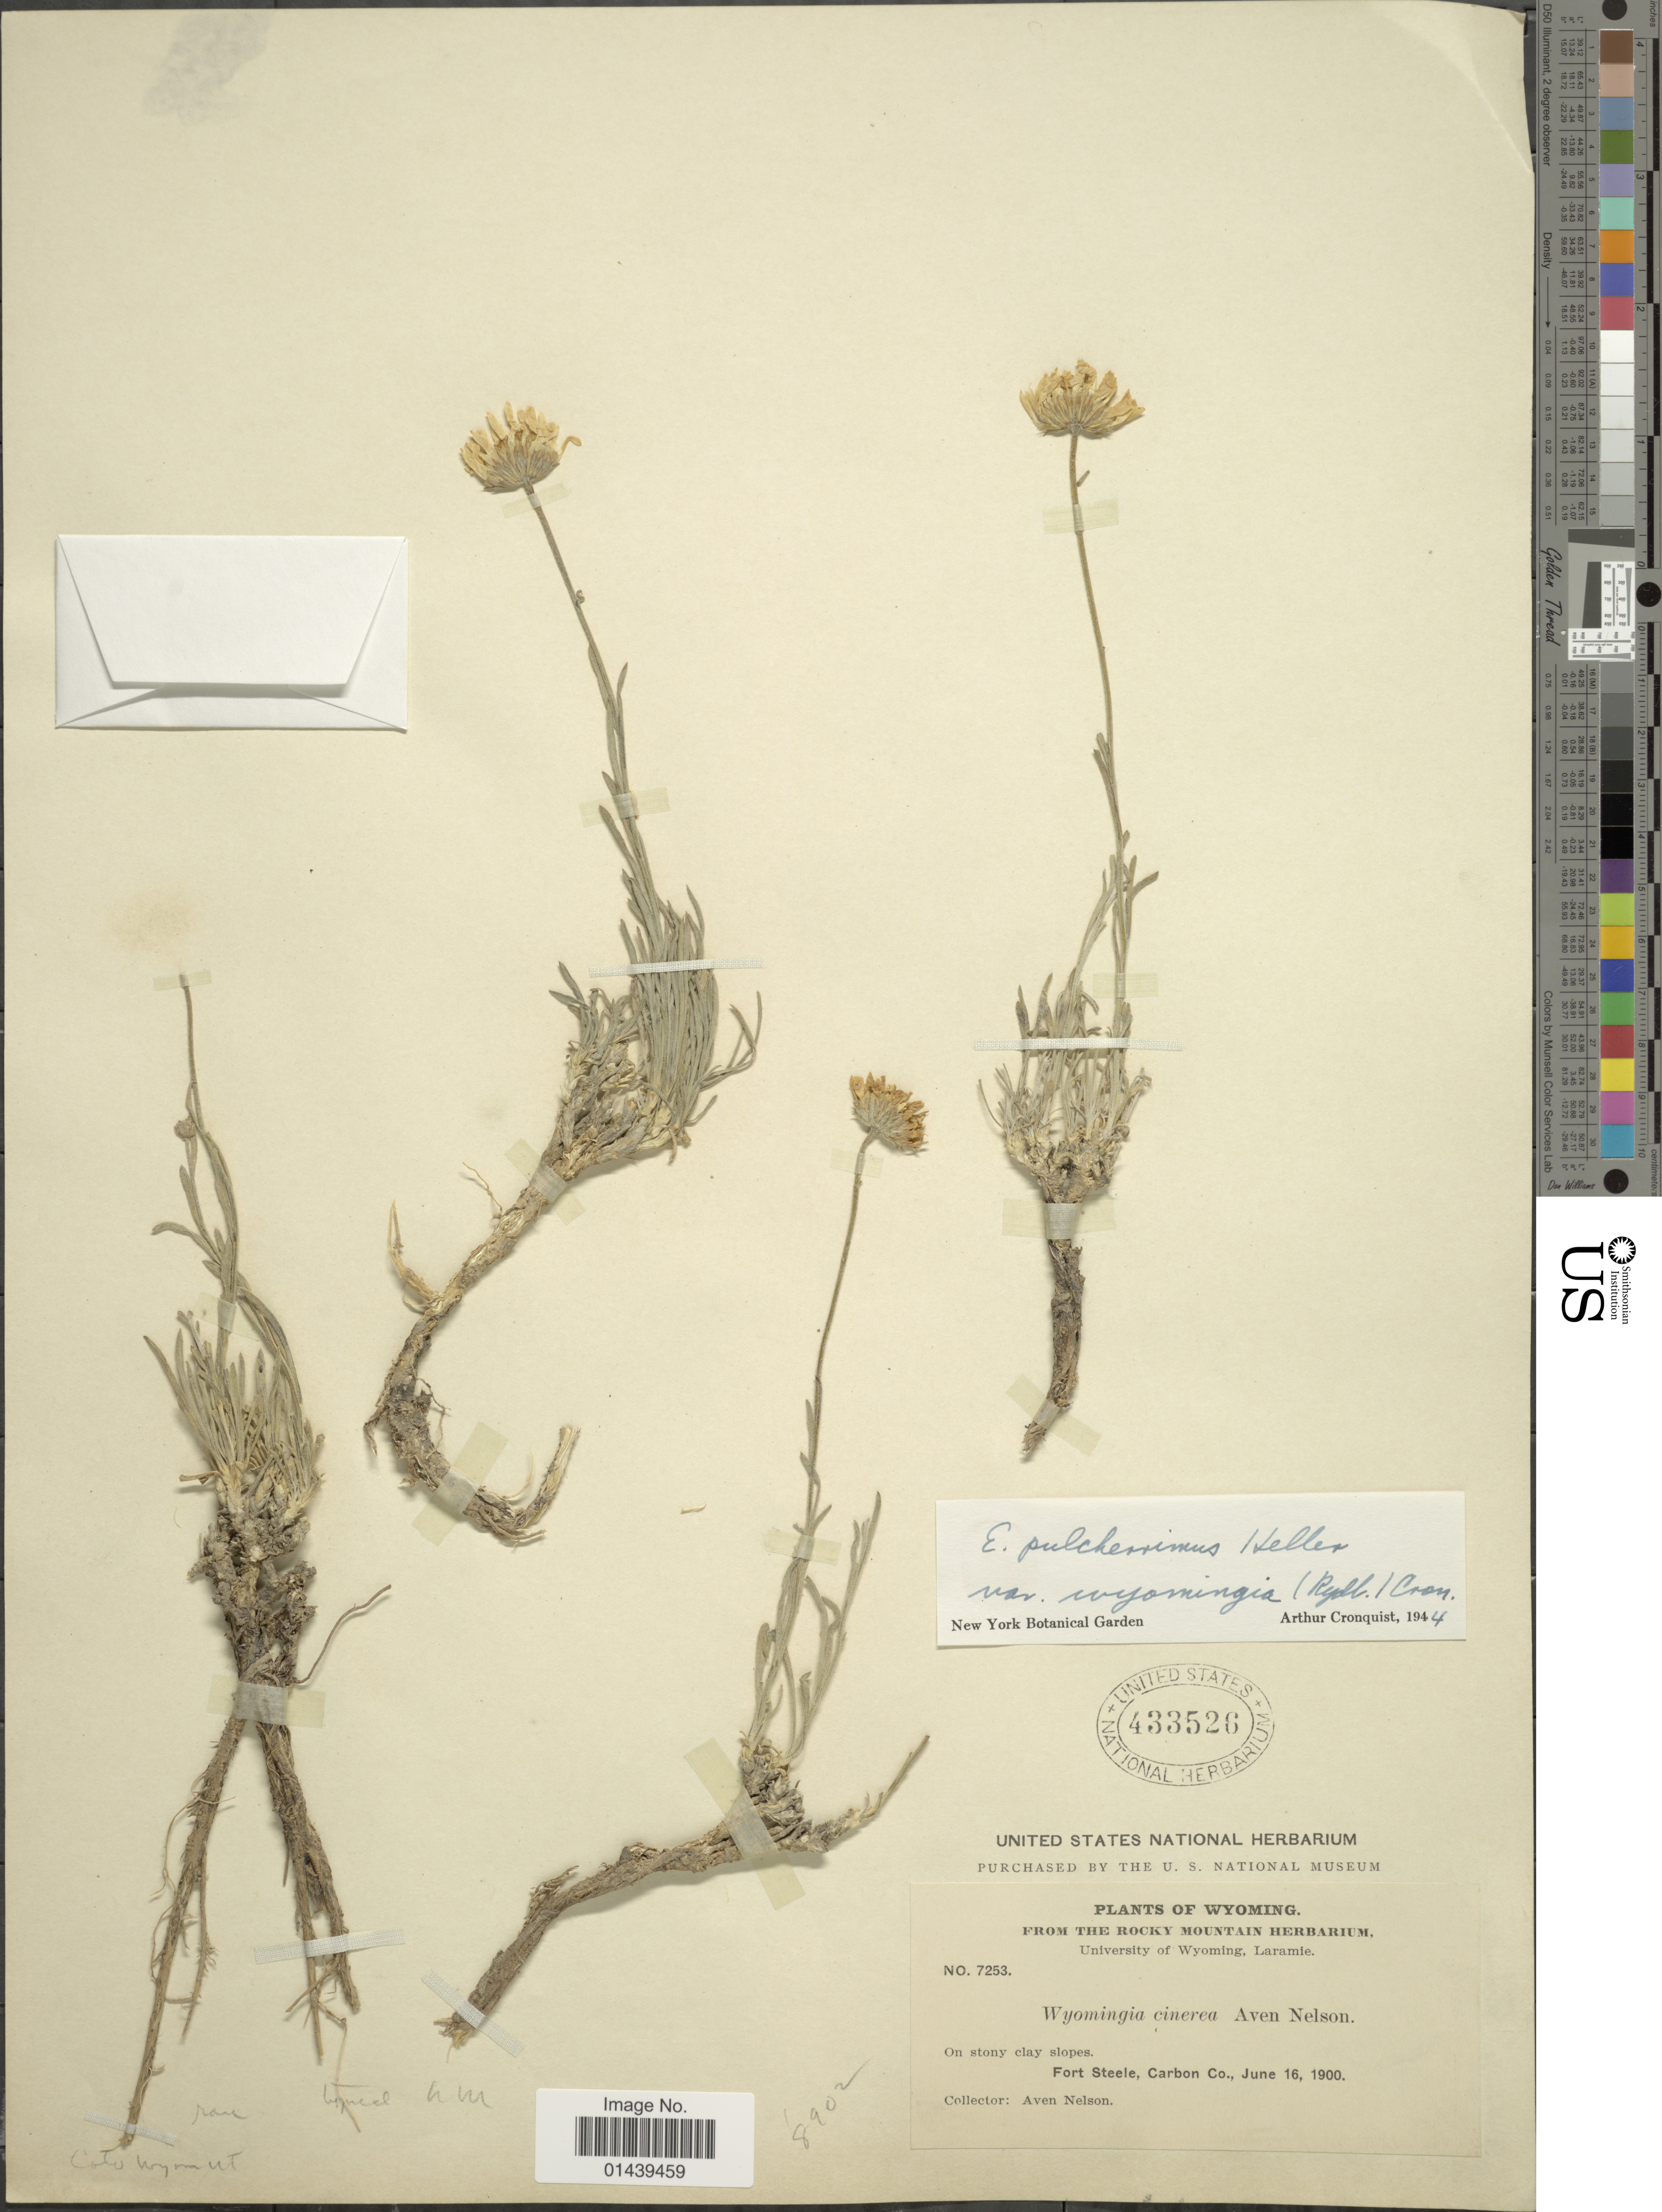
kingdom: Plantae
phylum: Tracheophyta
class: Magnoliopsida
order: Asterales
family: Asteraceae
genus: Erigeron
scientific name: Erigeron pulcherrimus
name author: A. Heller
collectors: A. Nelson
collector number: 7253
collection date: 1900-06-16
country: United States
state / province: Wyoming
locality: Fort Steele, Carbon Co.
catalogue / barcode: US 433526